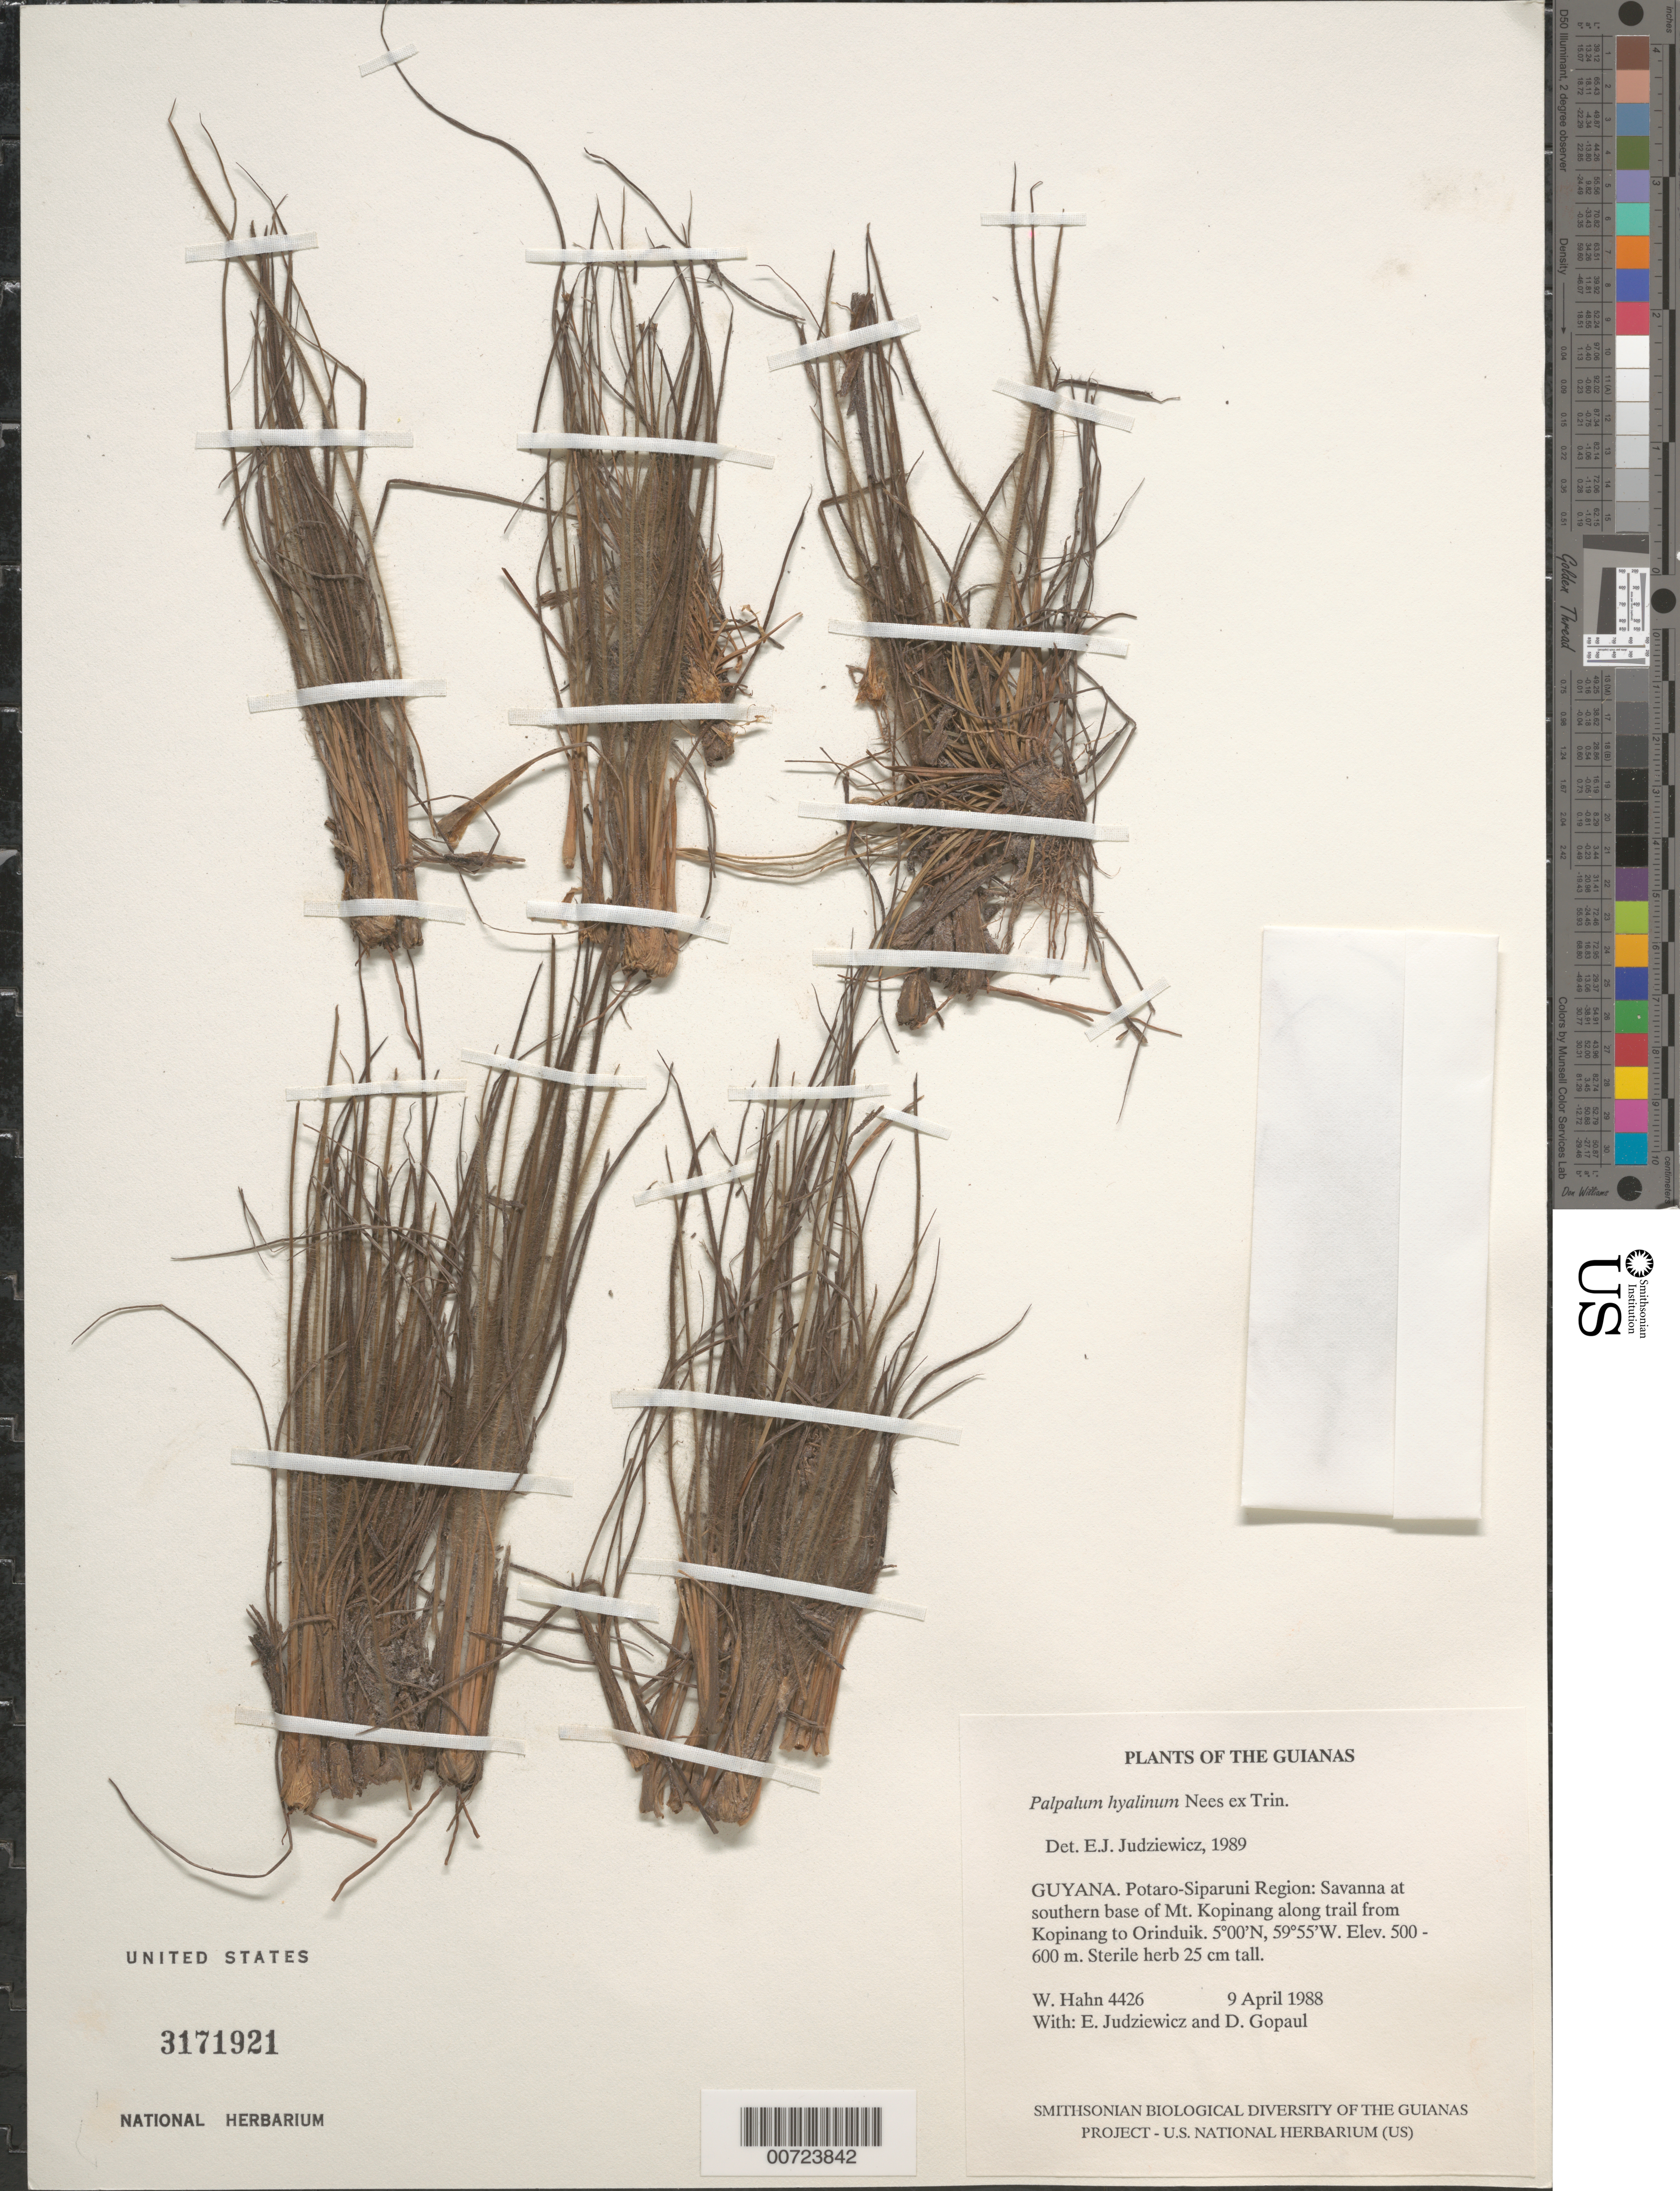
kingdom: Plantae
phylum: Tracheophyta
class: Liliopsida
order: Poales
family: Poaceae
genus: Paspalum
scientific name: Paspalum hyalinum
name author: Nees ex Trin.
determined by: Judziewicz, E. J.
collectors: W. Hahn, E. J. Judziewicz & D. Gopaul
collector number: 4426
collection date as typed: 9 April 1988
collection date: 1988-04-09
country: Guyana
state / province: Potaro-Siparuni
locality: Southern base of Mt. Kopinang along trail from Kopinang to Orinduik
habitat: Savanna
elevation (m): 500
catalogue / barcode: US 3171921